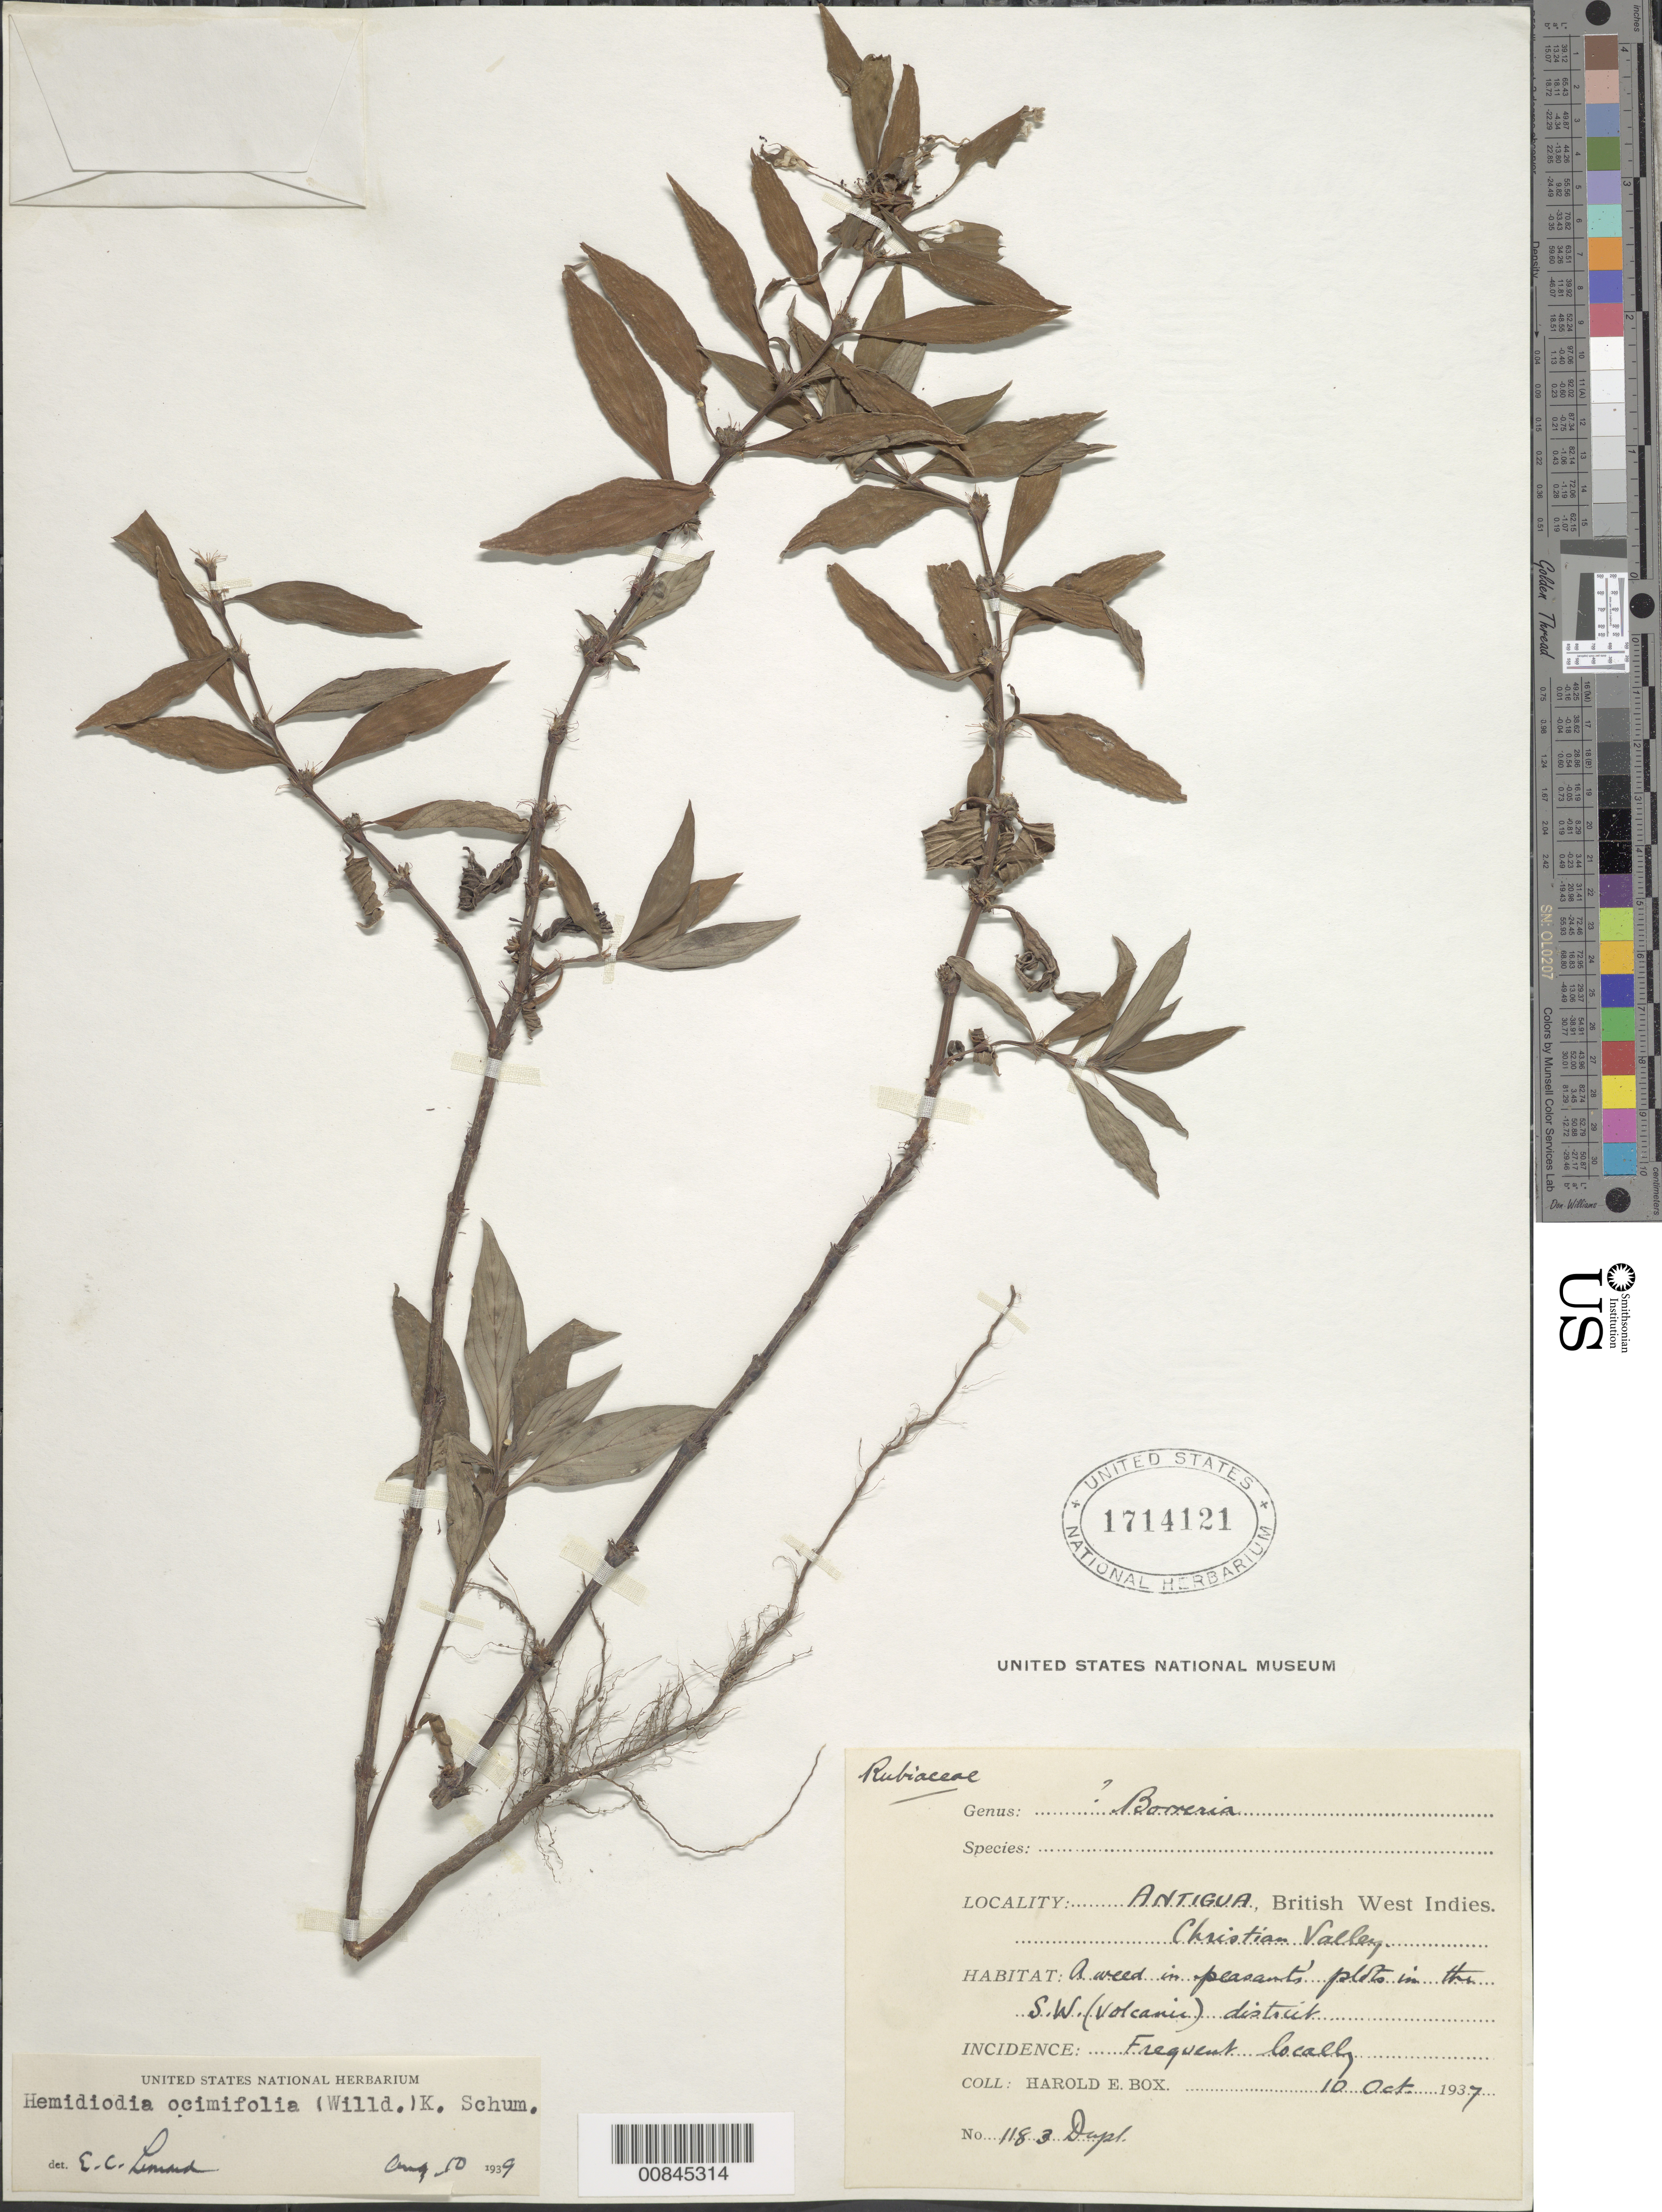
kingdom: Plantae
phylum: Tracheophyta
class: Magnoliopsida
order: Gentianales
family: Rubiaceae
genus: Spermacoce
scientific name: Spermacoce ocymifolia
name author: Willd. ex Roem. & Schult.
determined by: Leonard, Emery C., (US)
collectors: H. E. Box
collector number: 1183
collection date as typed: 10 Oct 1937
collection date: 1937-10-10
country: Antigua and Barbuda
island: Leeward Is.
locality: Christian Valley. S.W. (volcanic) district.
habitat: Weed in peasants' plots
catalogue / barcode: US 1714121